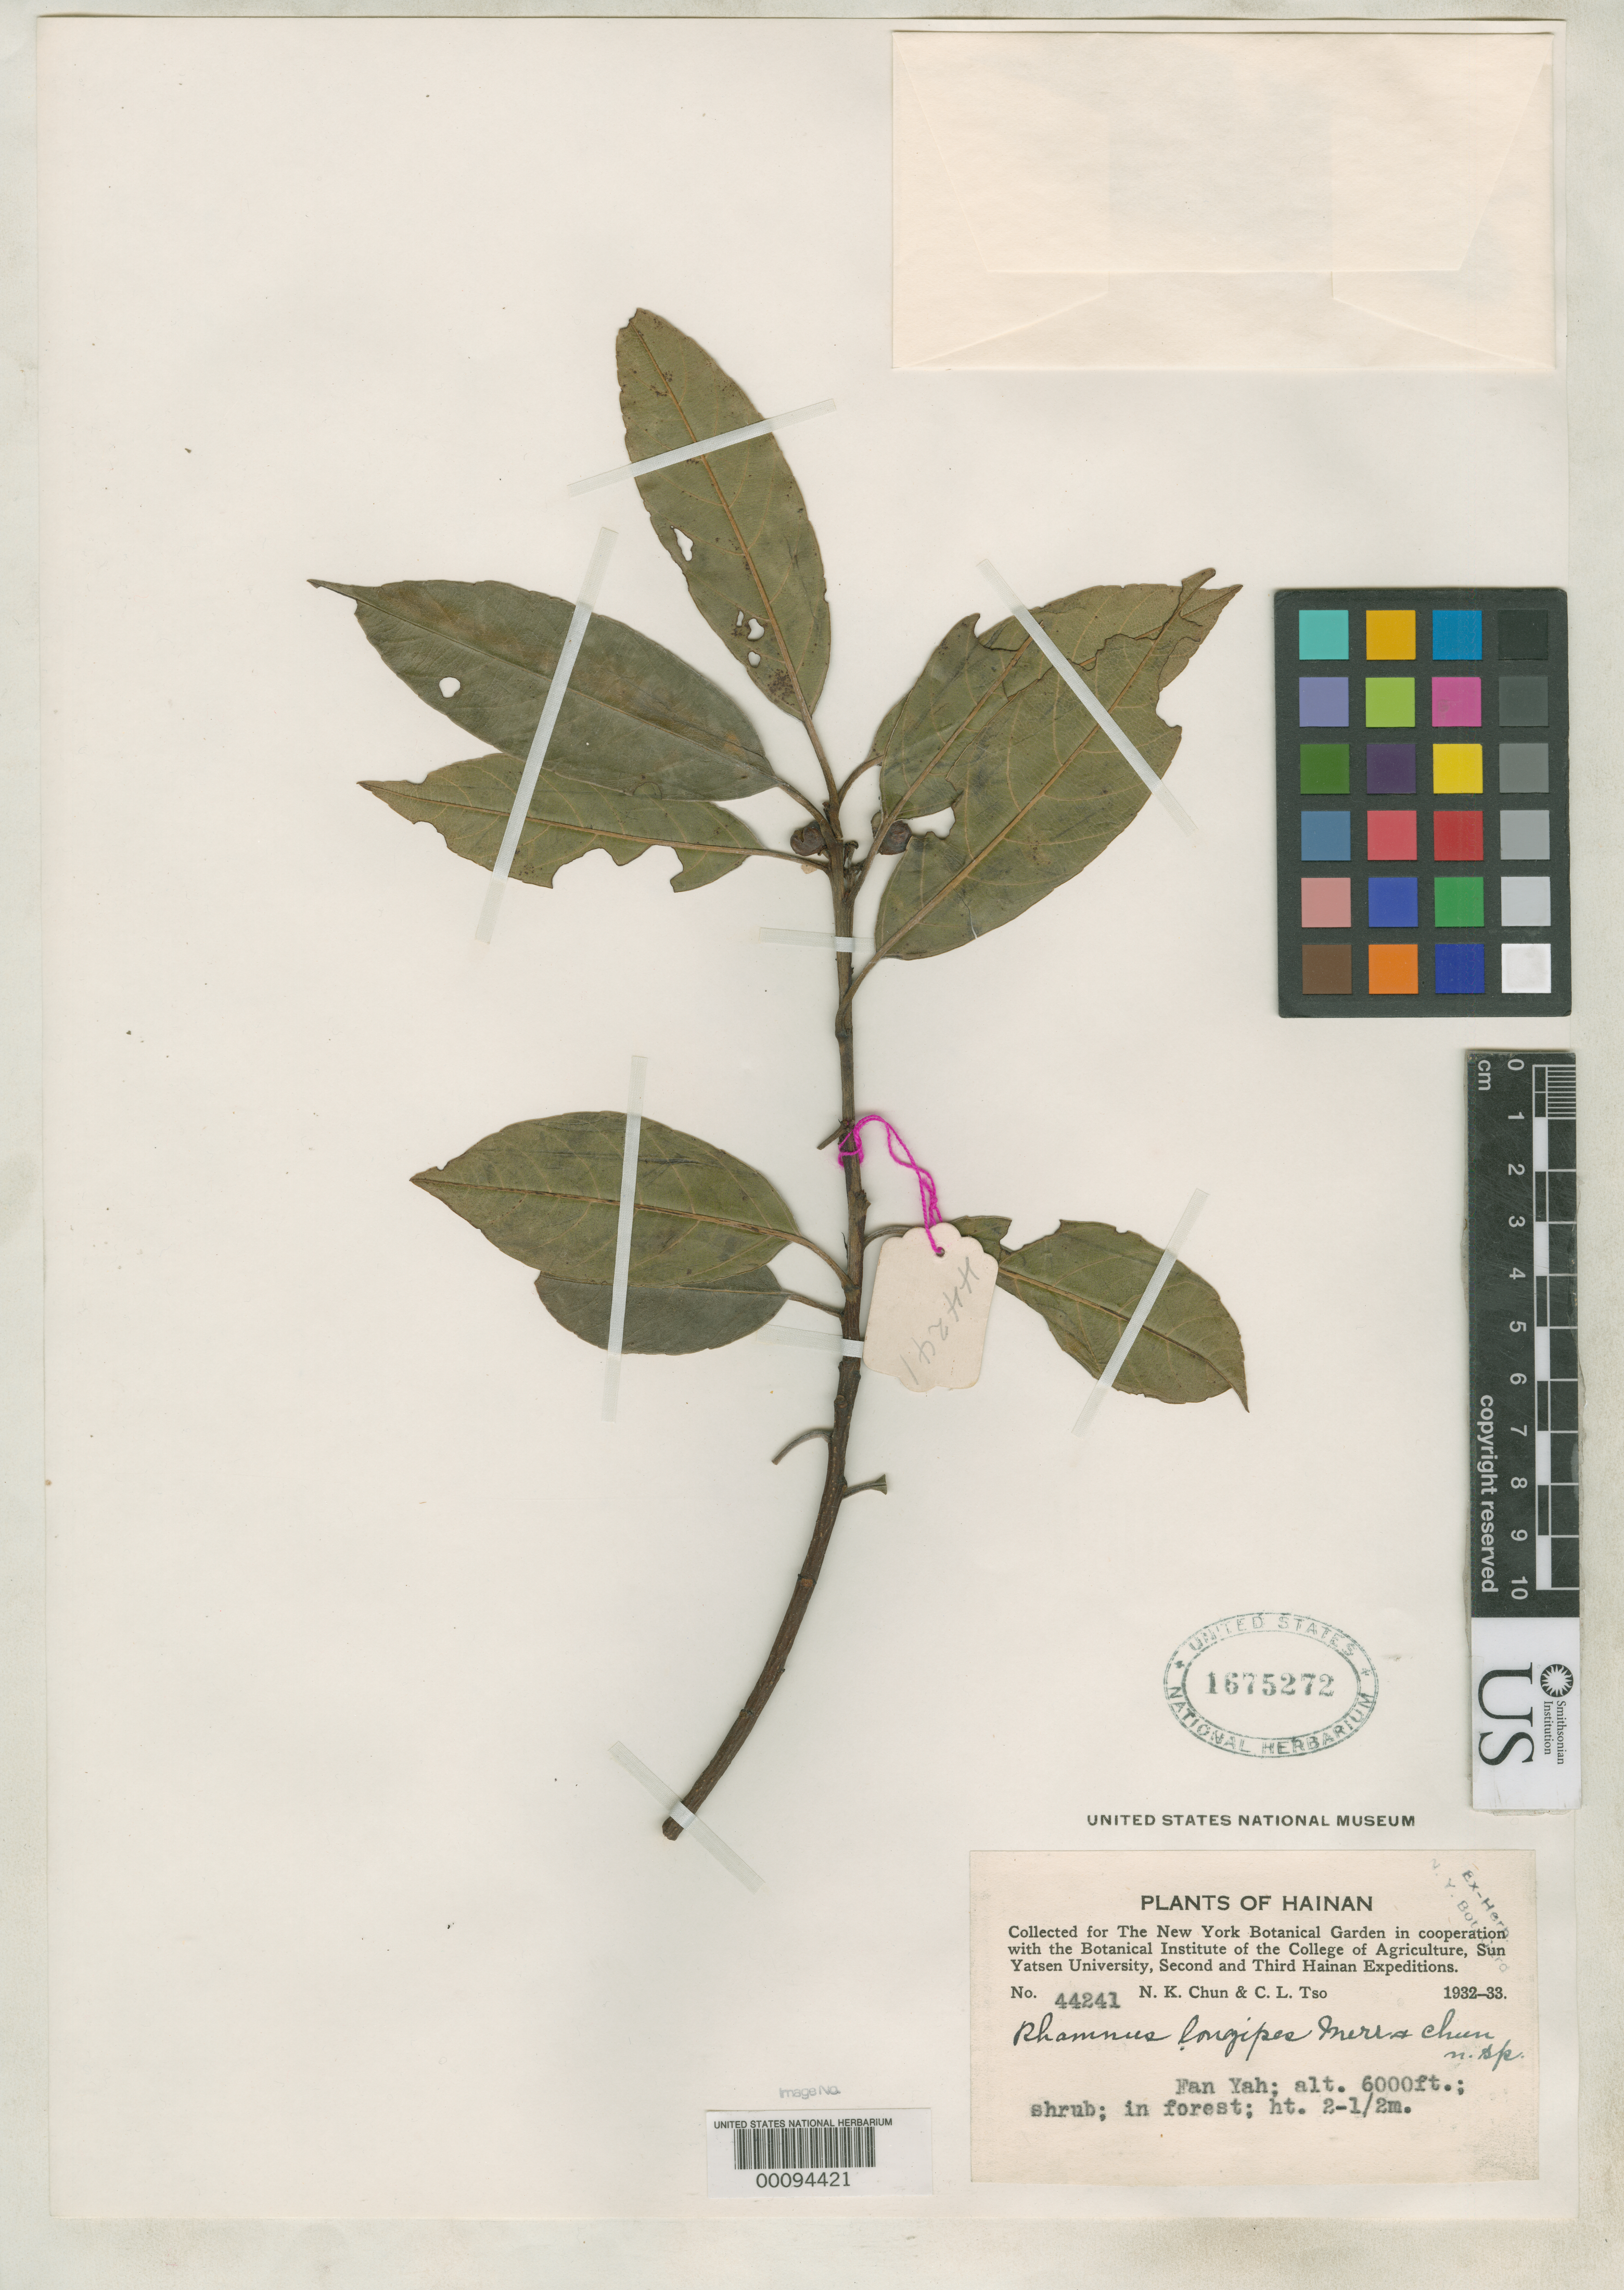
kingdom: Plantae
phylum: Tracheophyta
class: Magnoliopsida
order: Rosales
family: Rhamnaceae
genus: Rhamnus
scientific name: Rhamnus longipes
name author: Merr. & Chun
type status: Isotype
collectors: N. K. Chun & C. Tso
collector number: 44241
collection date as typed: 1932 to -- --- 1933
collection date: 1932/1933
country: China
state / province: Hainan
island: Hainan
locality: Fan Yah.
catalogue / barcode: US 1675272